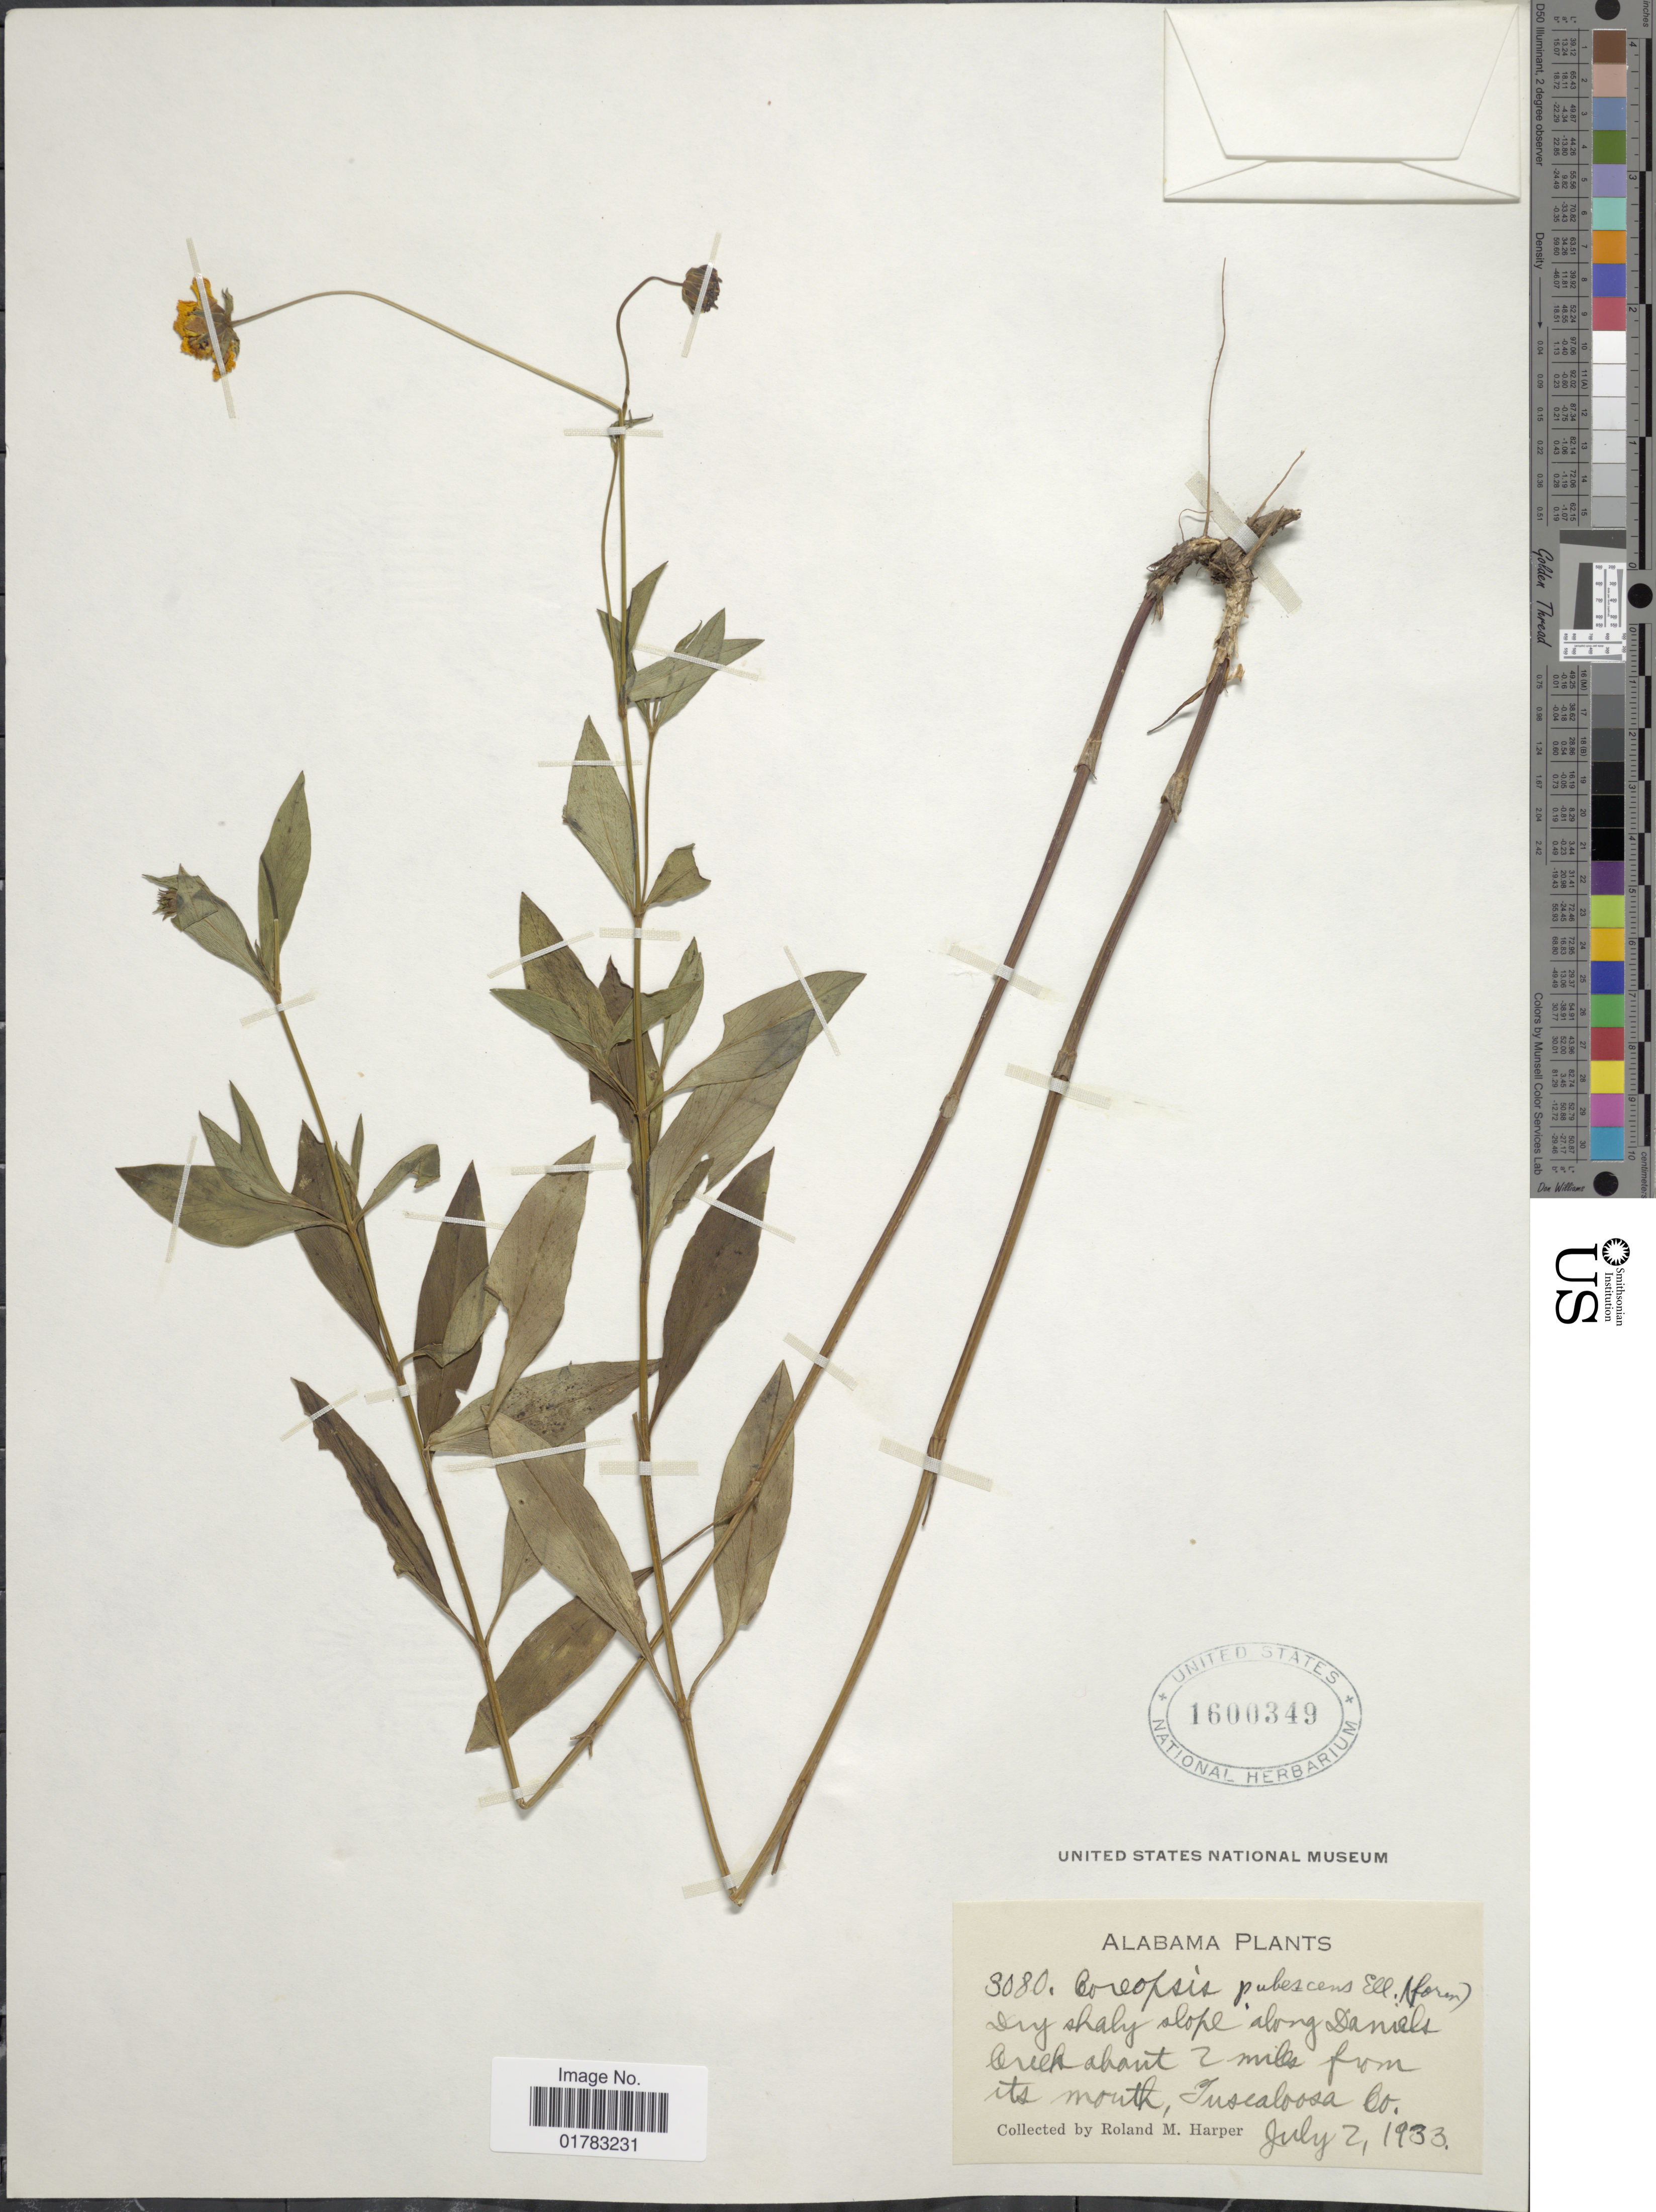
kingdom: Plantae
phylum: Tracheophyta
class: Magnoliopsida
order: Asterales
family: Asteraceae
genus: Coreopsis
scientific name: Coreopsis pubescens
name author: Elliott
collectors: R. M. Harper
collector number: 3080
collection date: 1933-07-02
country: United States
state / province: Alabama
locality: Dry shaly slope along Daniels Creek about 2 miles from its mouth, Tuscaloosa Co.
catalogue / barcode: US 1600349